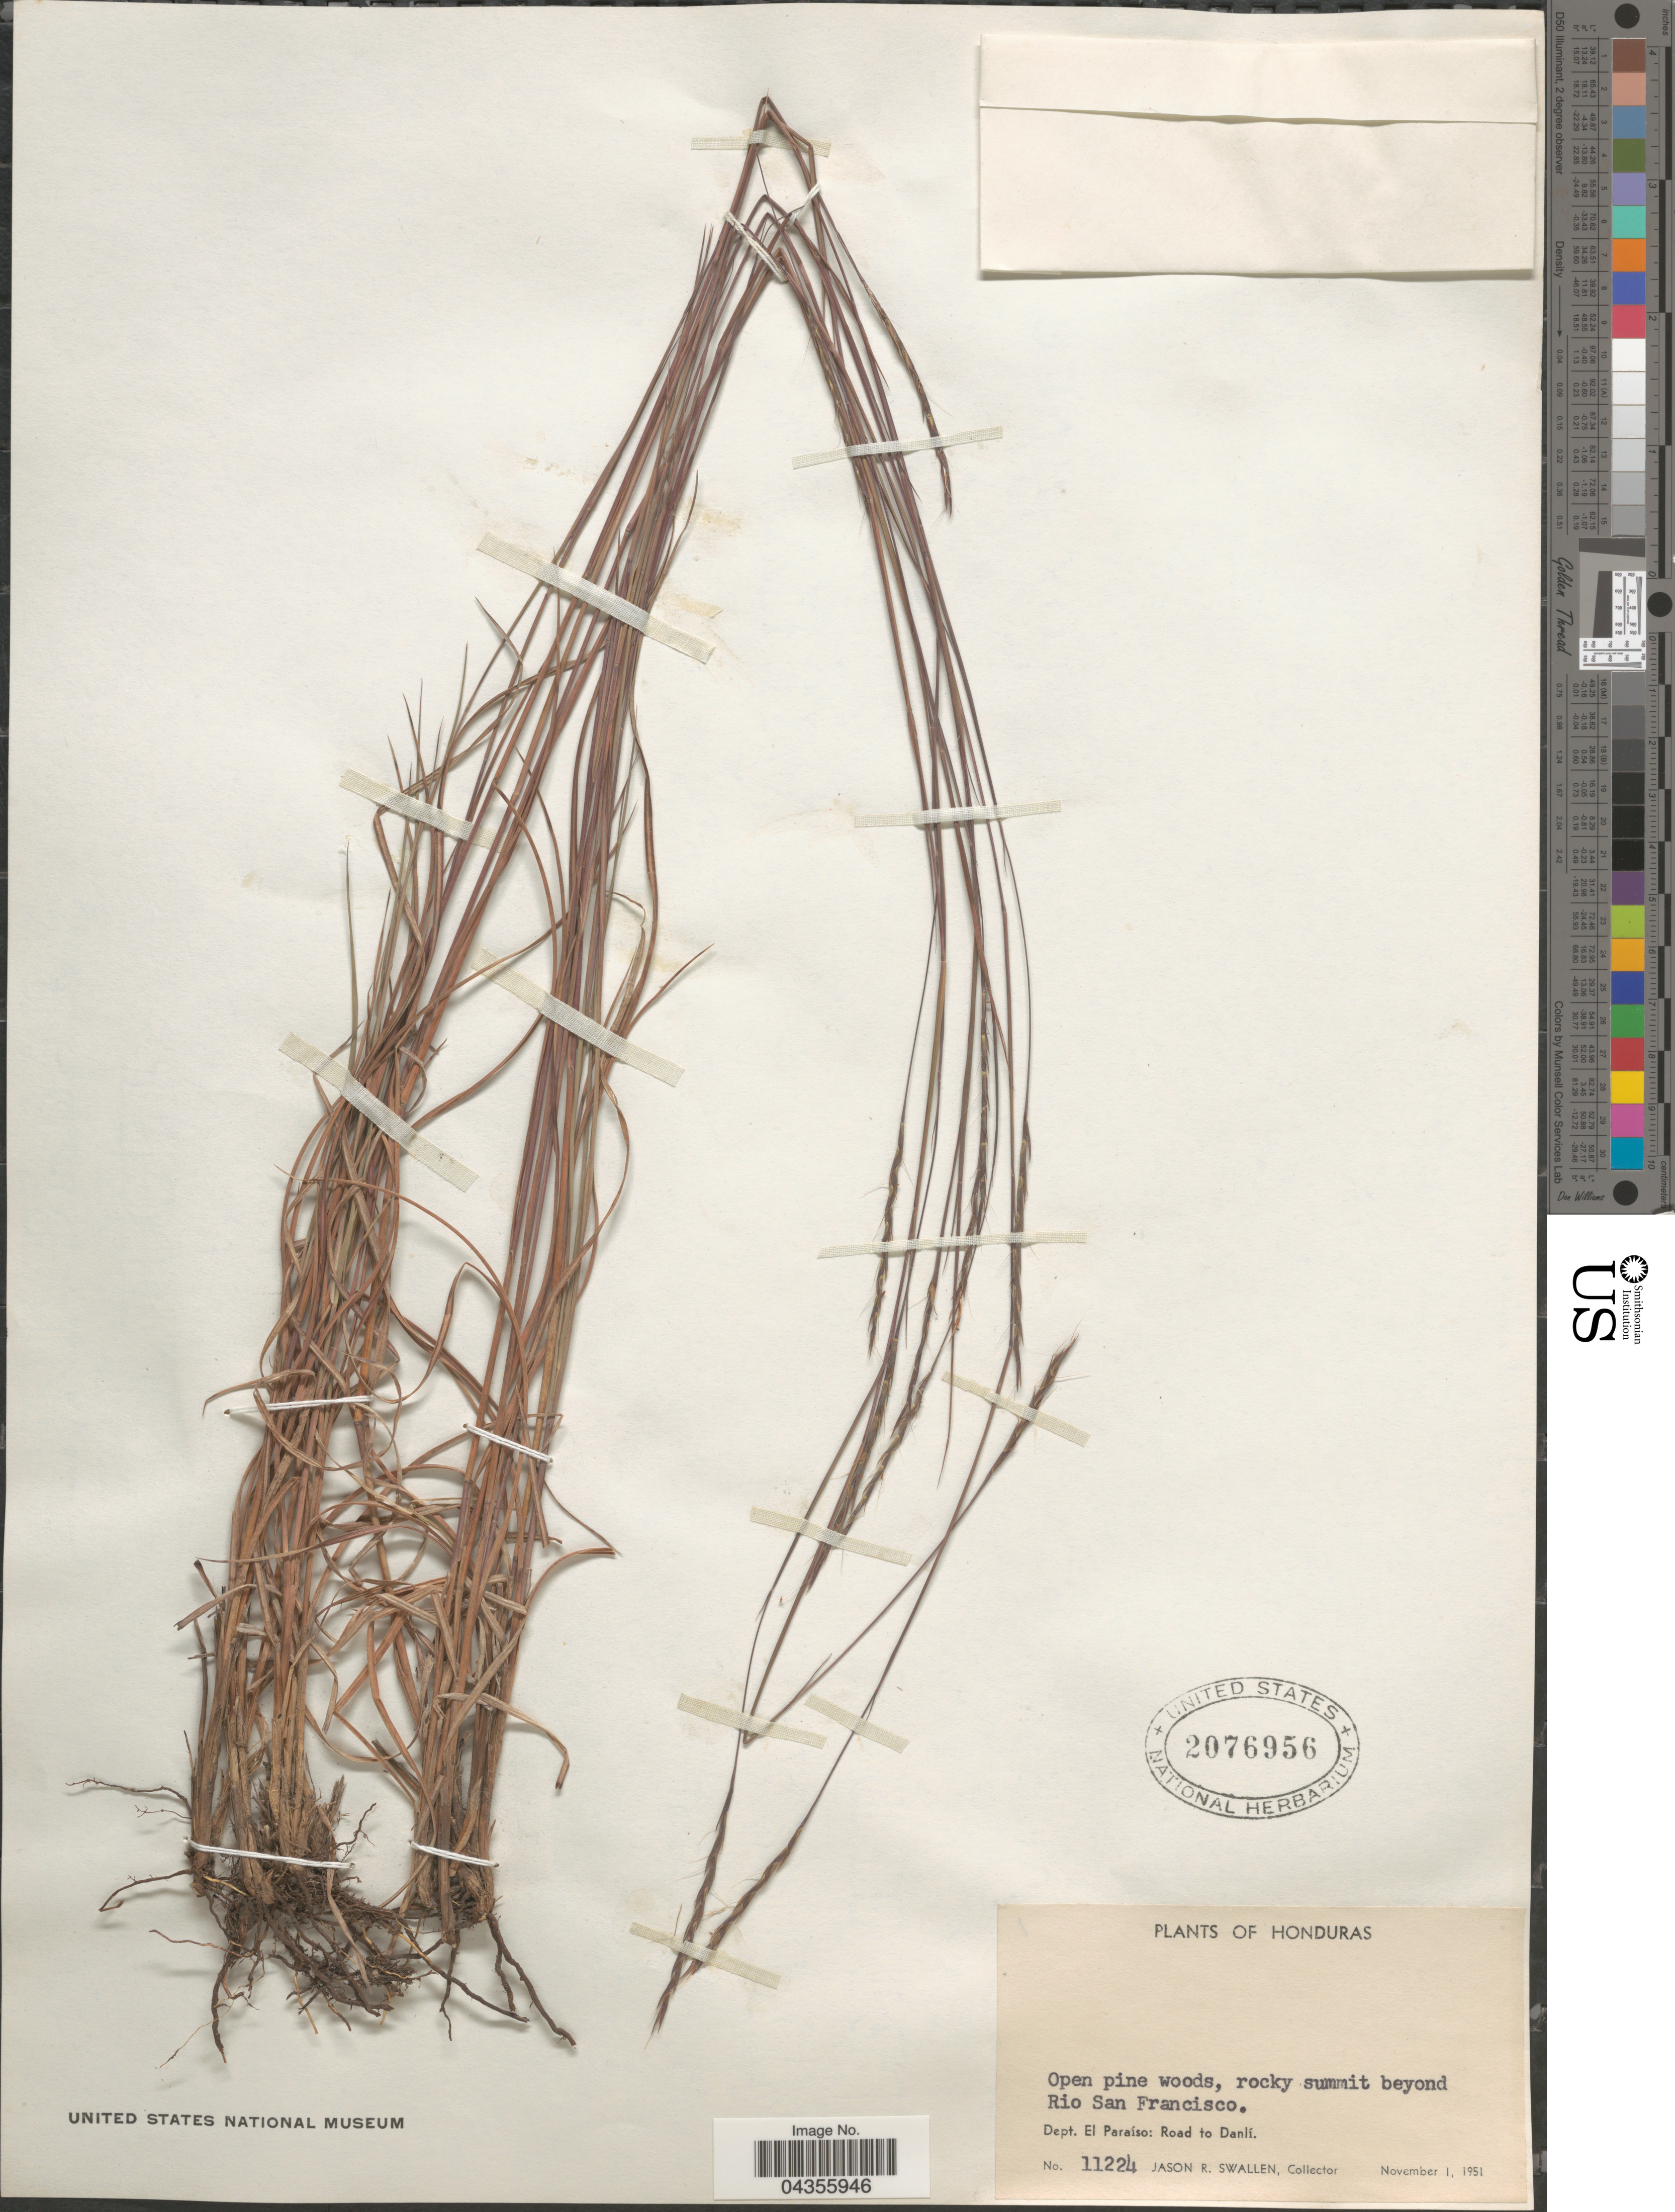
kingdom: Plantae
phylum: Tracheophyta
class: Liliopsida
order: Poales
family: Poaceae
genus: Schizachyrium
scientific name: Schizachyrium tenerum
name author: Nees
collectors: J. R. Swallen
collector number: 11224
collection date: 1951-11-01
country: Honduras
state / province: El Paraiso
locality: Open pine woods, rocky summit beyond Rio San Francisco. Dept. El Paraíso: Road to Danlí.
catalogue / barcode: US 2076956